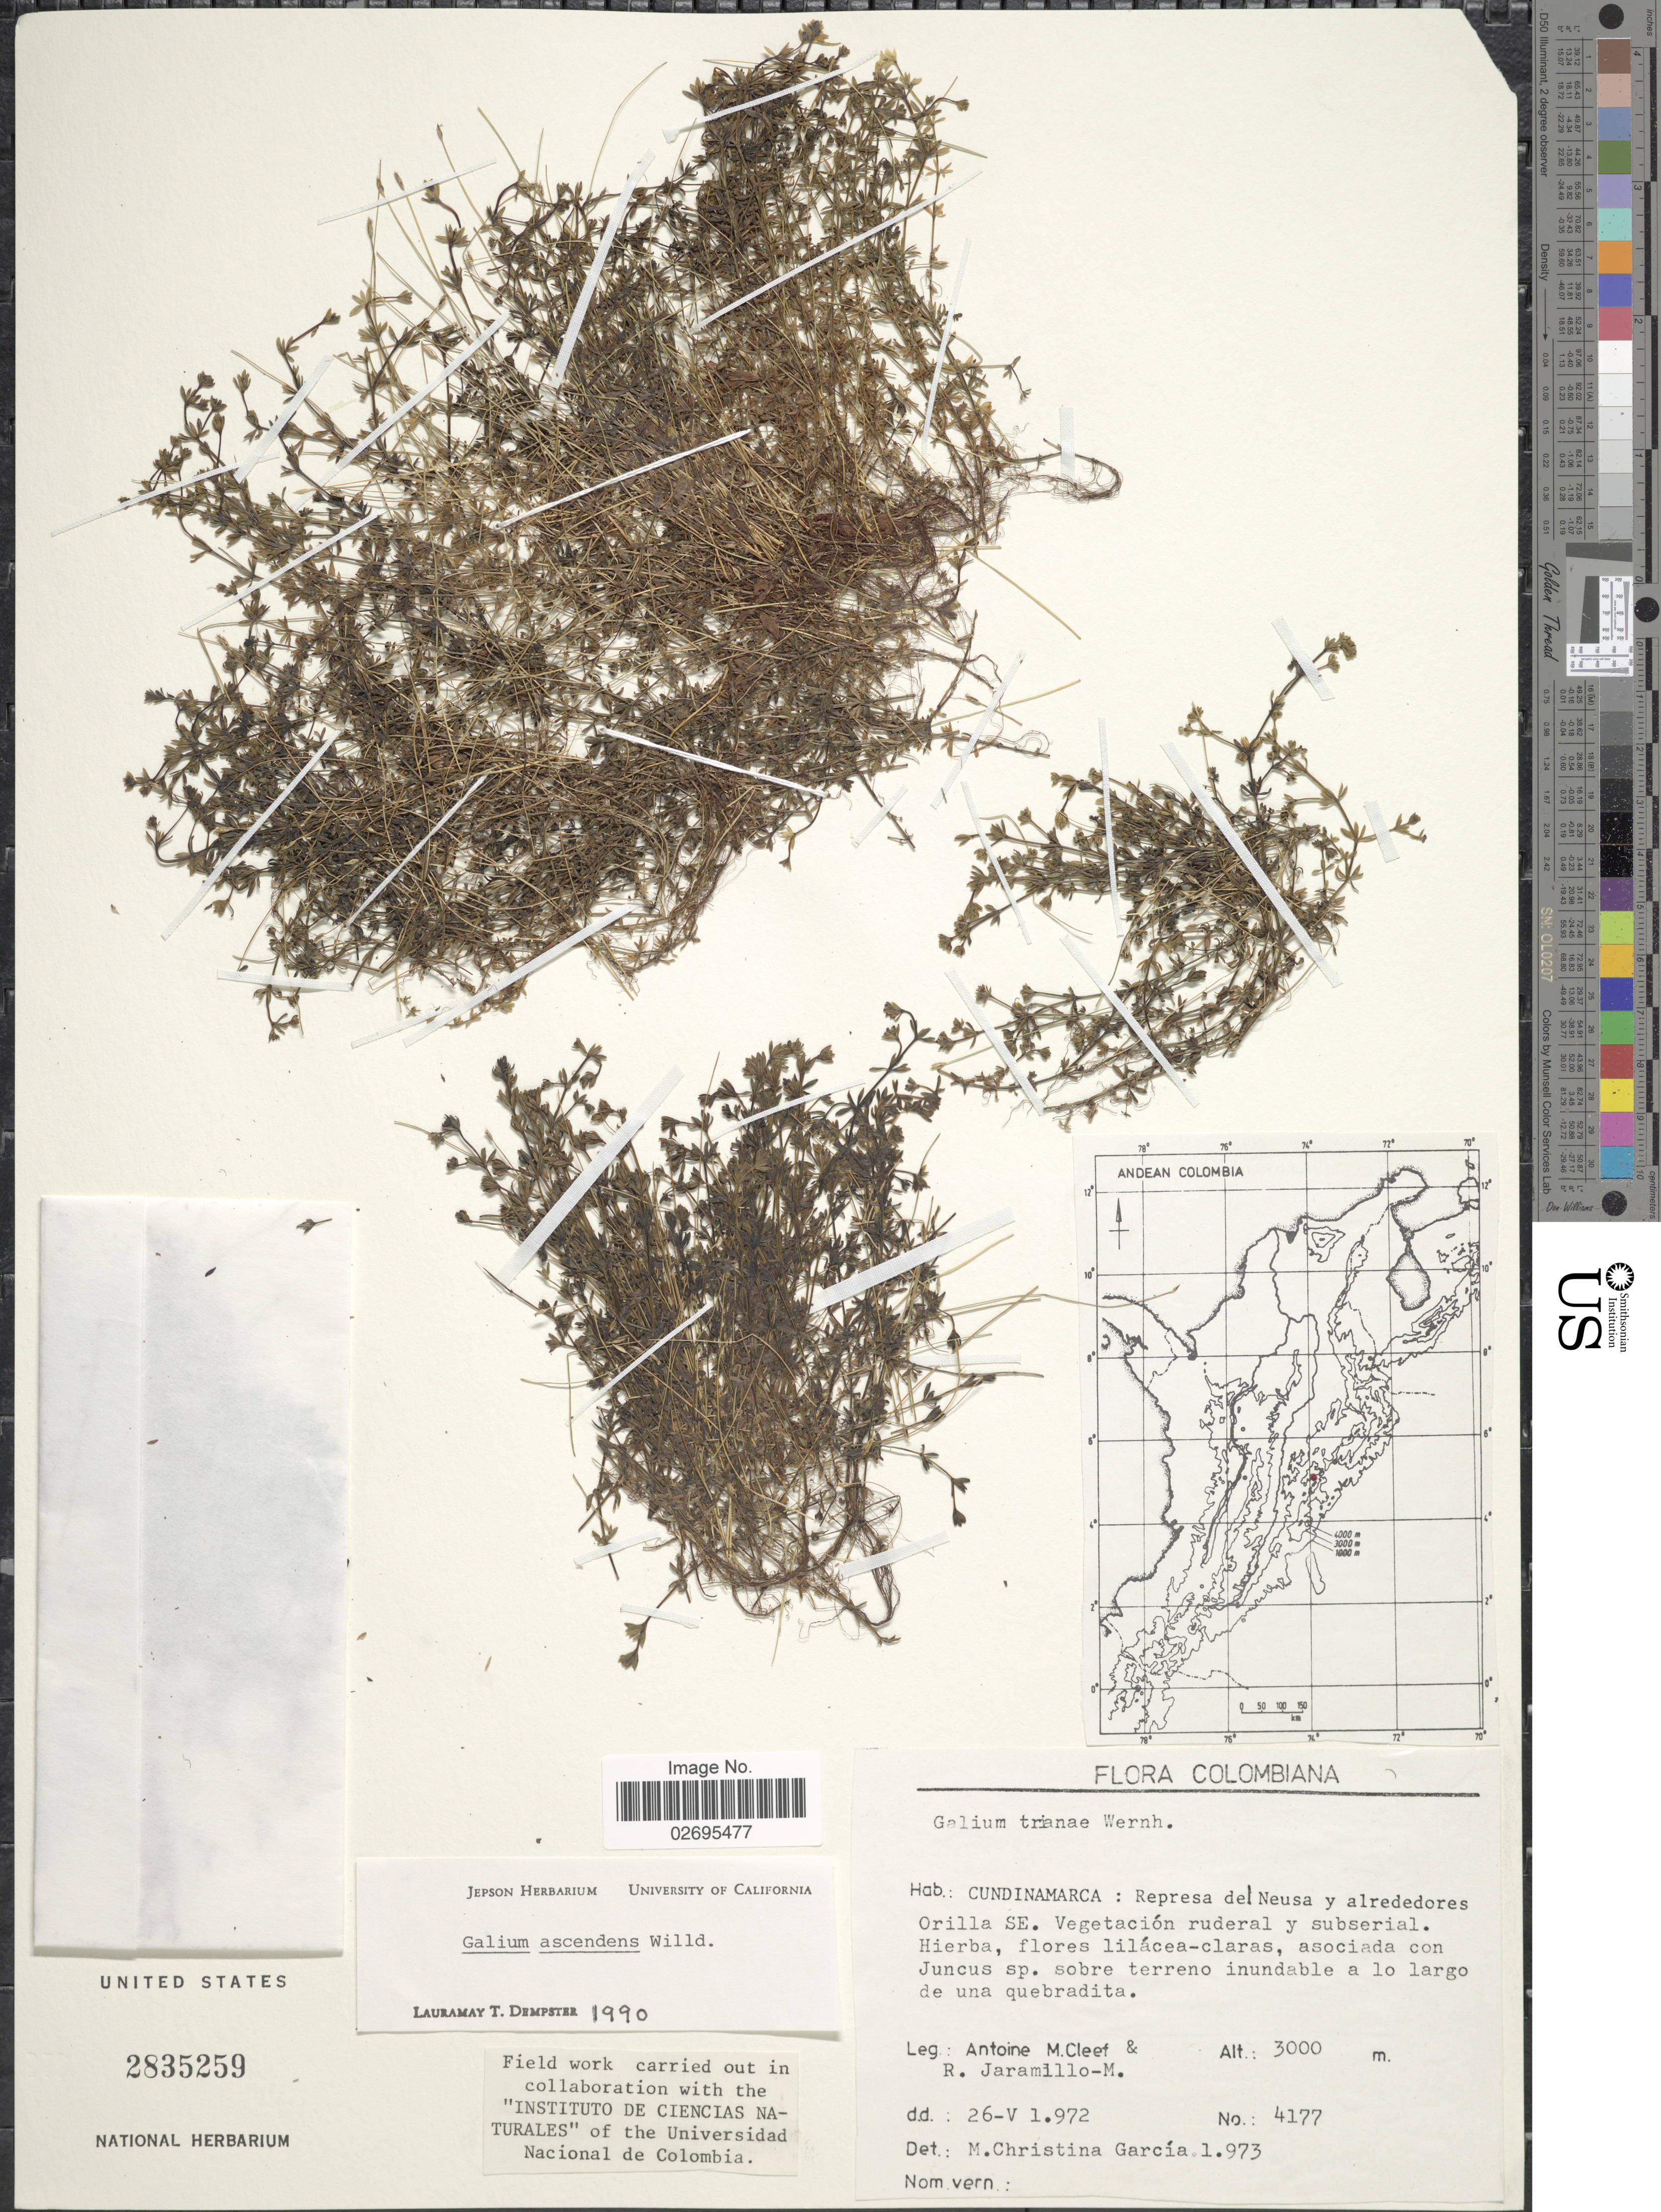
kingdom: Plantae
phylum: Tracheophyta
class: Magnoliopsida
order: Gentianales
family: Rubiaceae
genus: Galium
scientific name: Galium ascendens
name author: Willd. ex Spreng.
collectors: A. M. Cleef & R. Jaramillo M.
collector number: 4177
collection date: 1972-05-26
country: Colombia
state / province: Cundinamarca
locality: Represa del Neusa y alrededores Orilla SE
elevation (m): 3000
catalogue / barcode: US 2835259